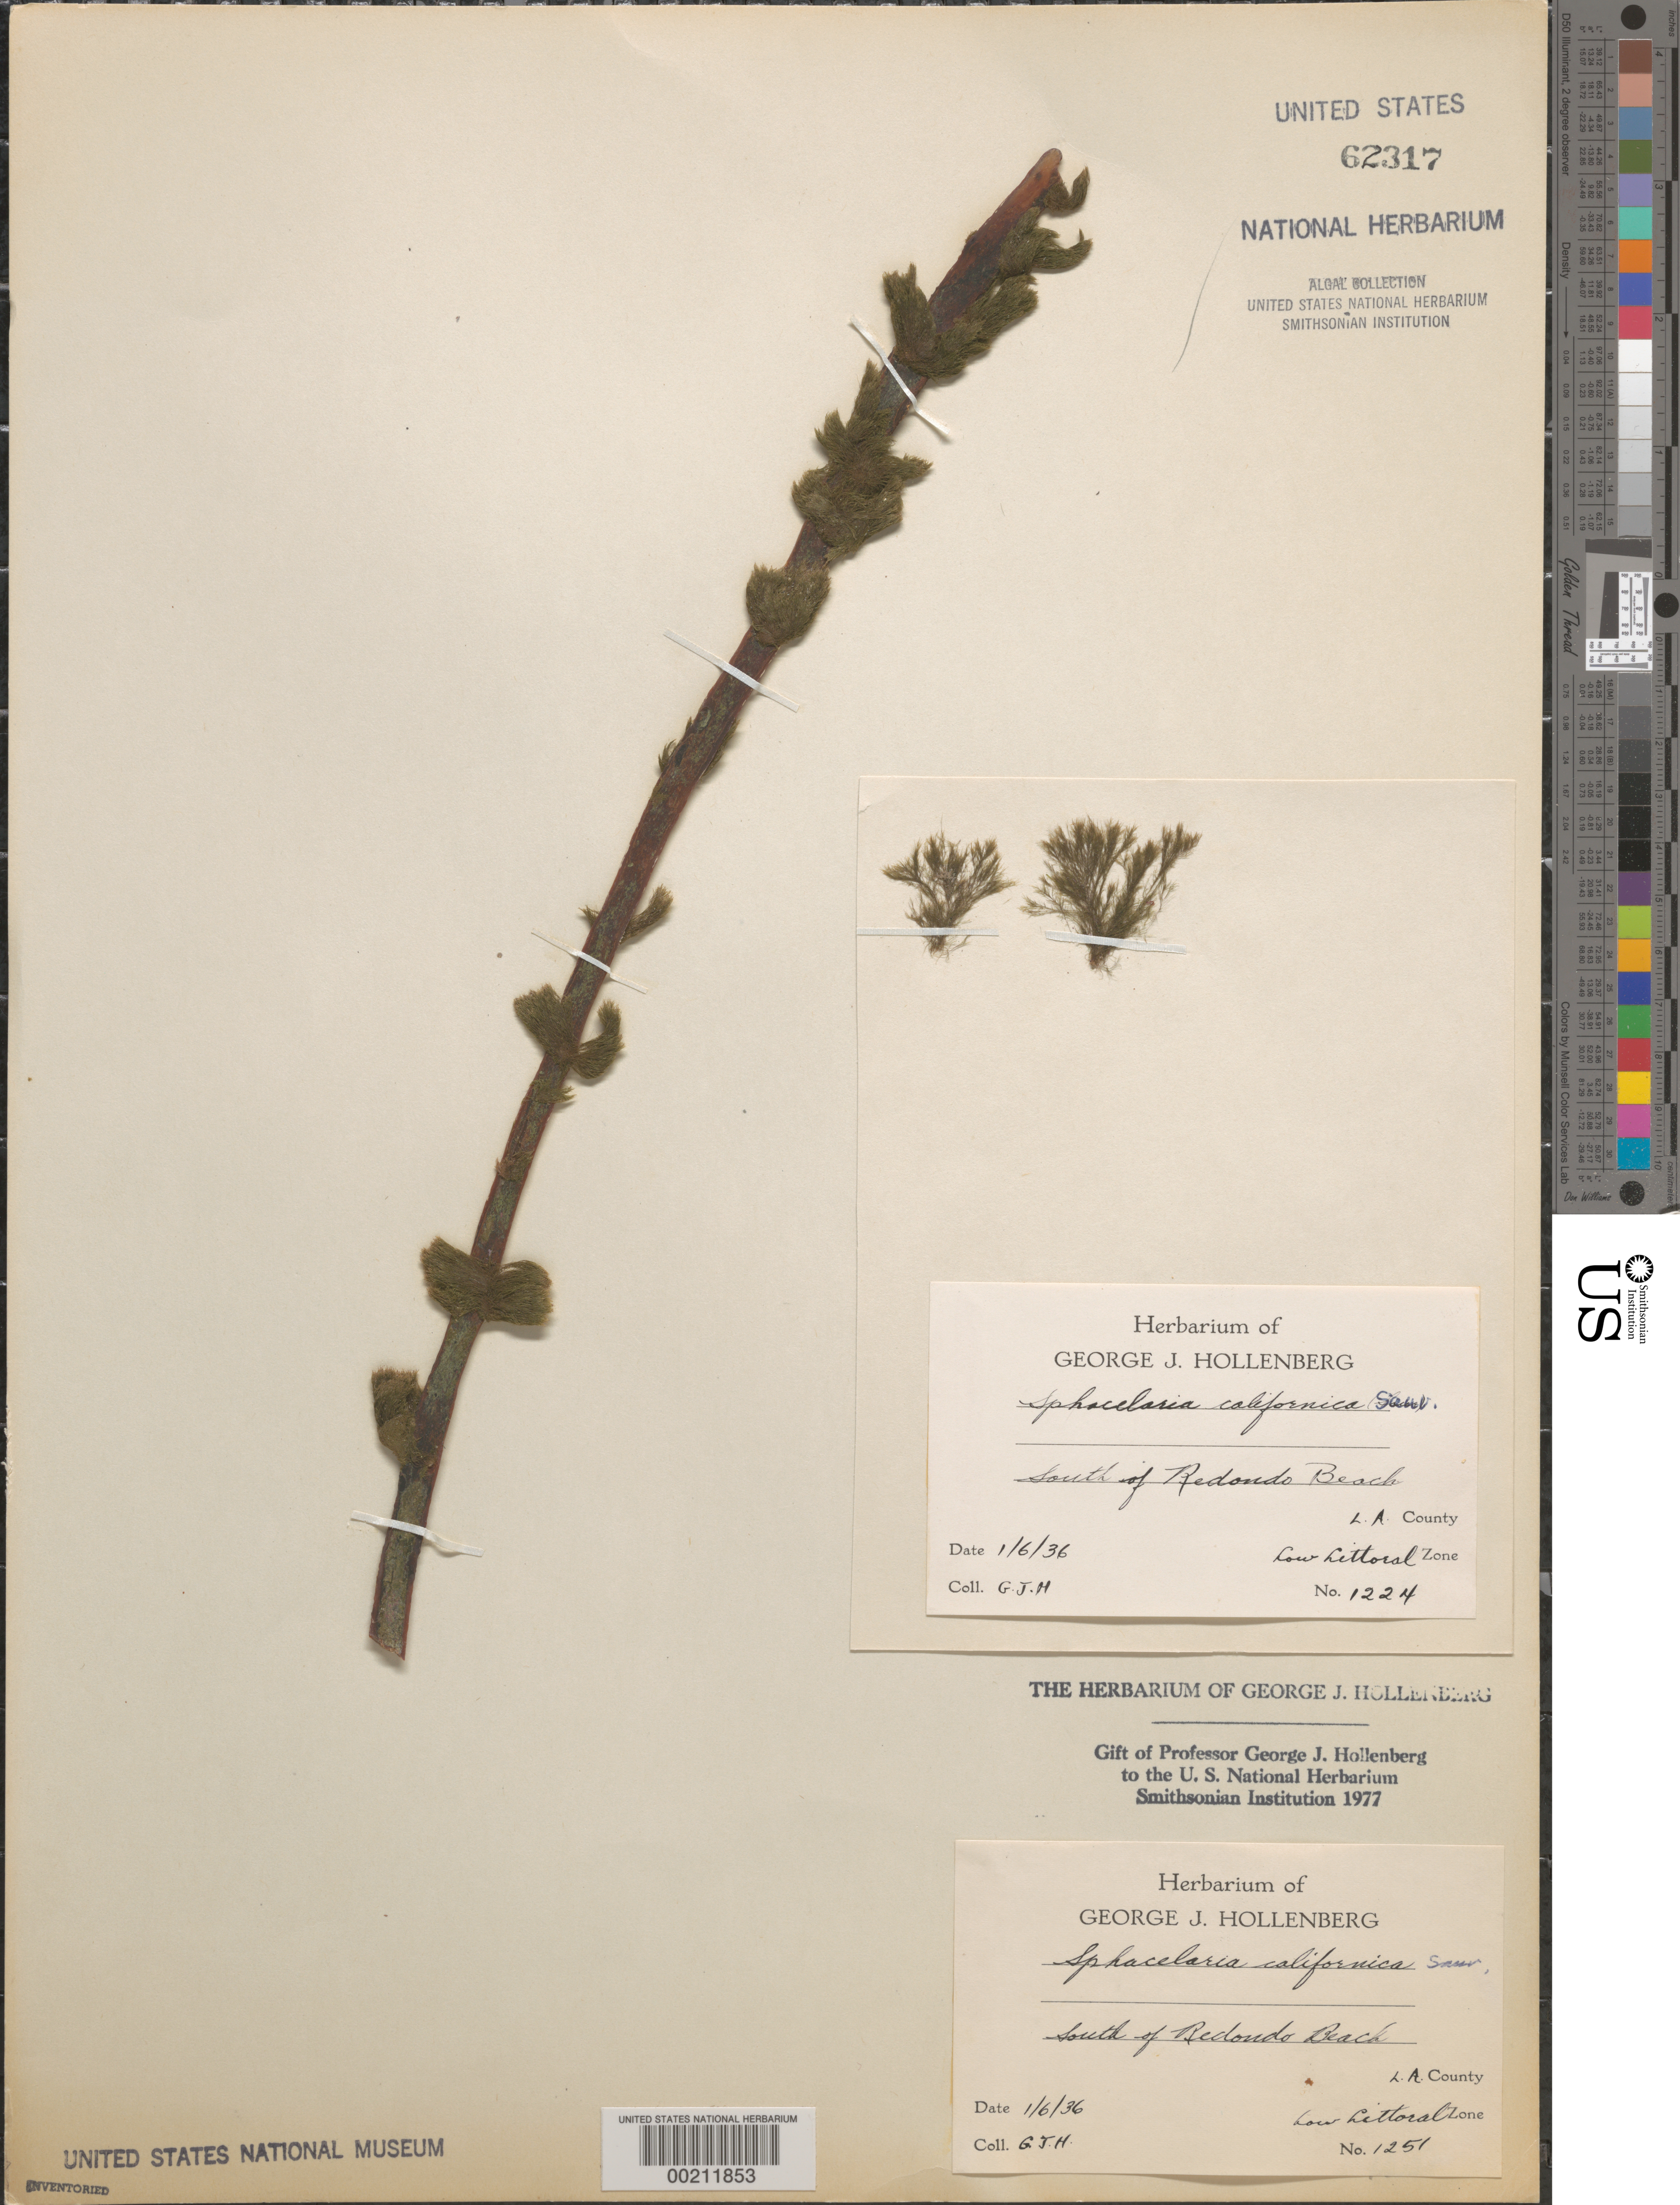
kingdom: Chromista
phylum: Ochrophyta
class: Phaeophyceae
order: Sphacelariales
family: Sphacelariaceae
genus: Sphacelaria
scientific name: Sphacelaria californica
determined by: Hollenberg, George J.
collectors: G. Hollenberg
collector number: GJH 1224 & GJH 1251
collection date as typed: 06 Jan 1936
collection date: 1936-01-06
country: United States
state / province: California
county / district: Los Angeles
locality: South of Redondo Beach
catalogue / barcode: US 62317